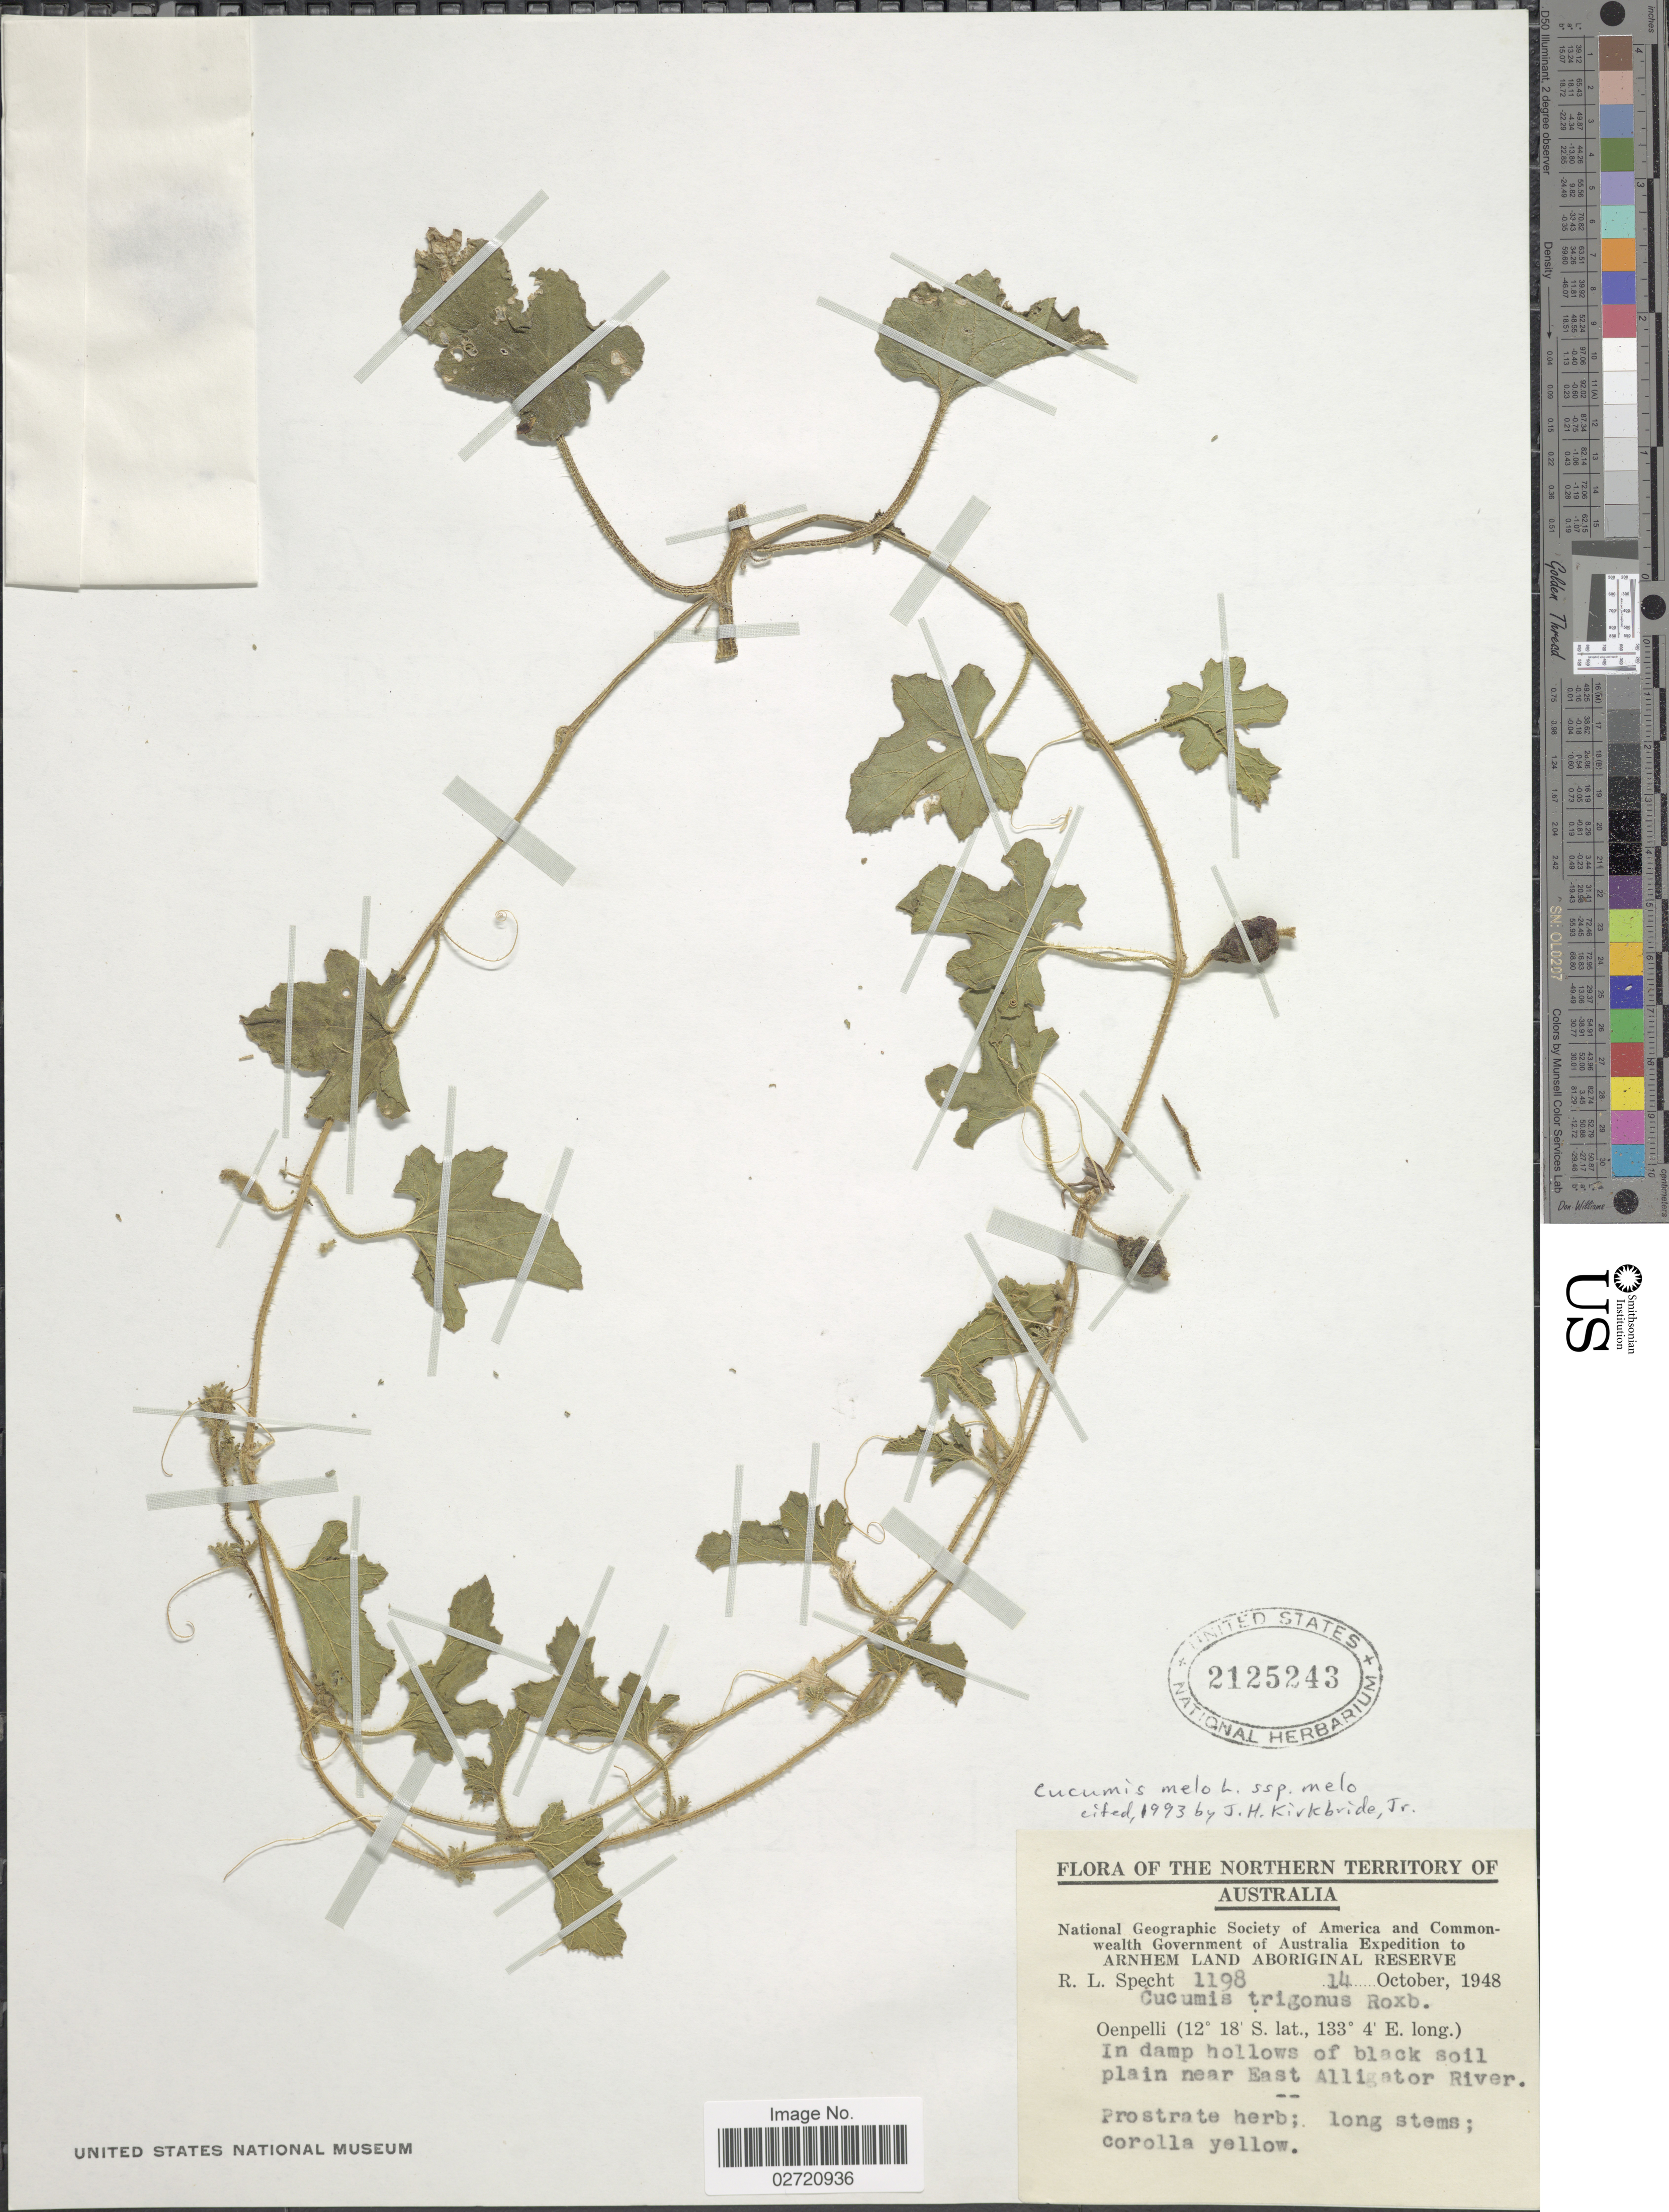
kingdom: Plantae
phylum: Tracheophyta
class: Magnoliopsida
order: Cucurbitales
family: Cucurbitaceae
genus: Cucumis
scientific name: Cucumis melo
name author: L.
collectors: R. L. Specht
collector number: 1198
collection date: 1948-10-14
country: Australia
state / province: Northern Territory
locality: Arnhem Land Aboriginal Reserve. Oenpelli, near East Alligator River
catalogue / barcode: US 2125243